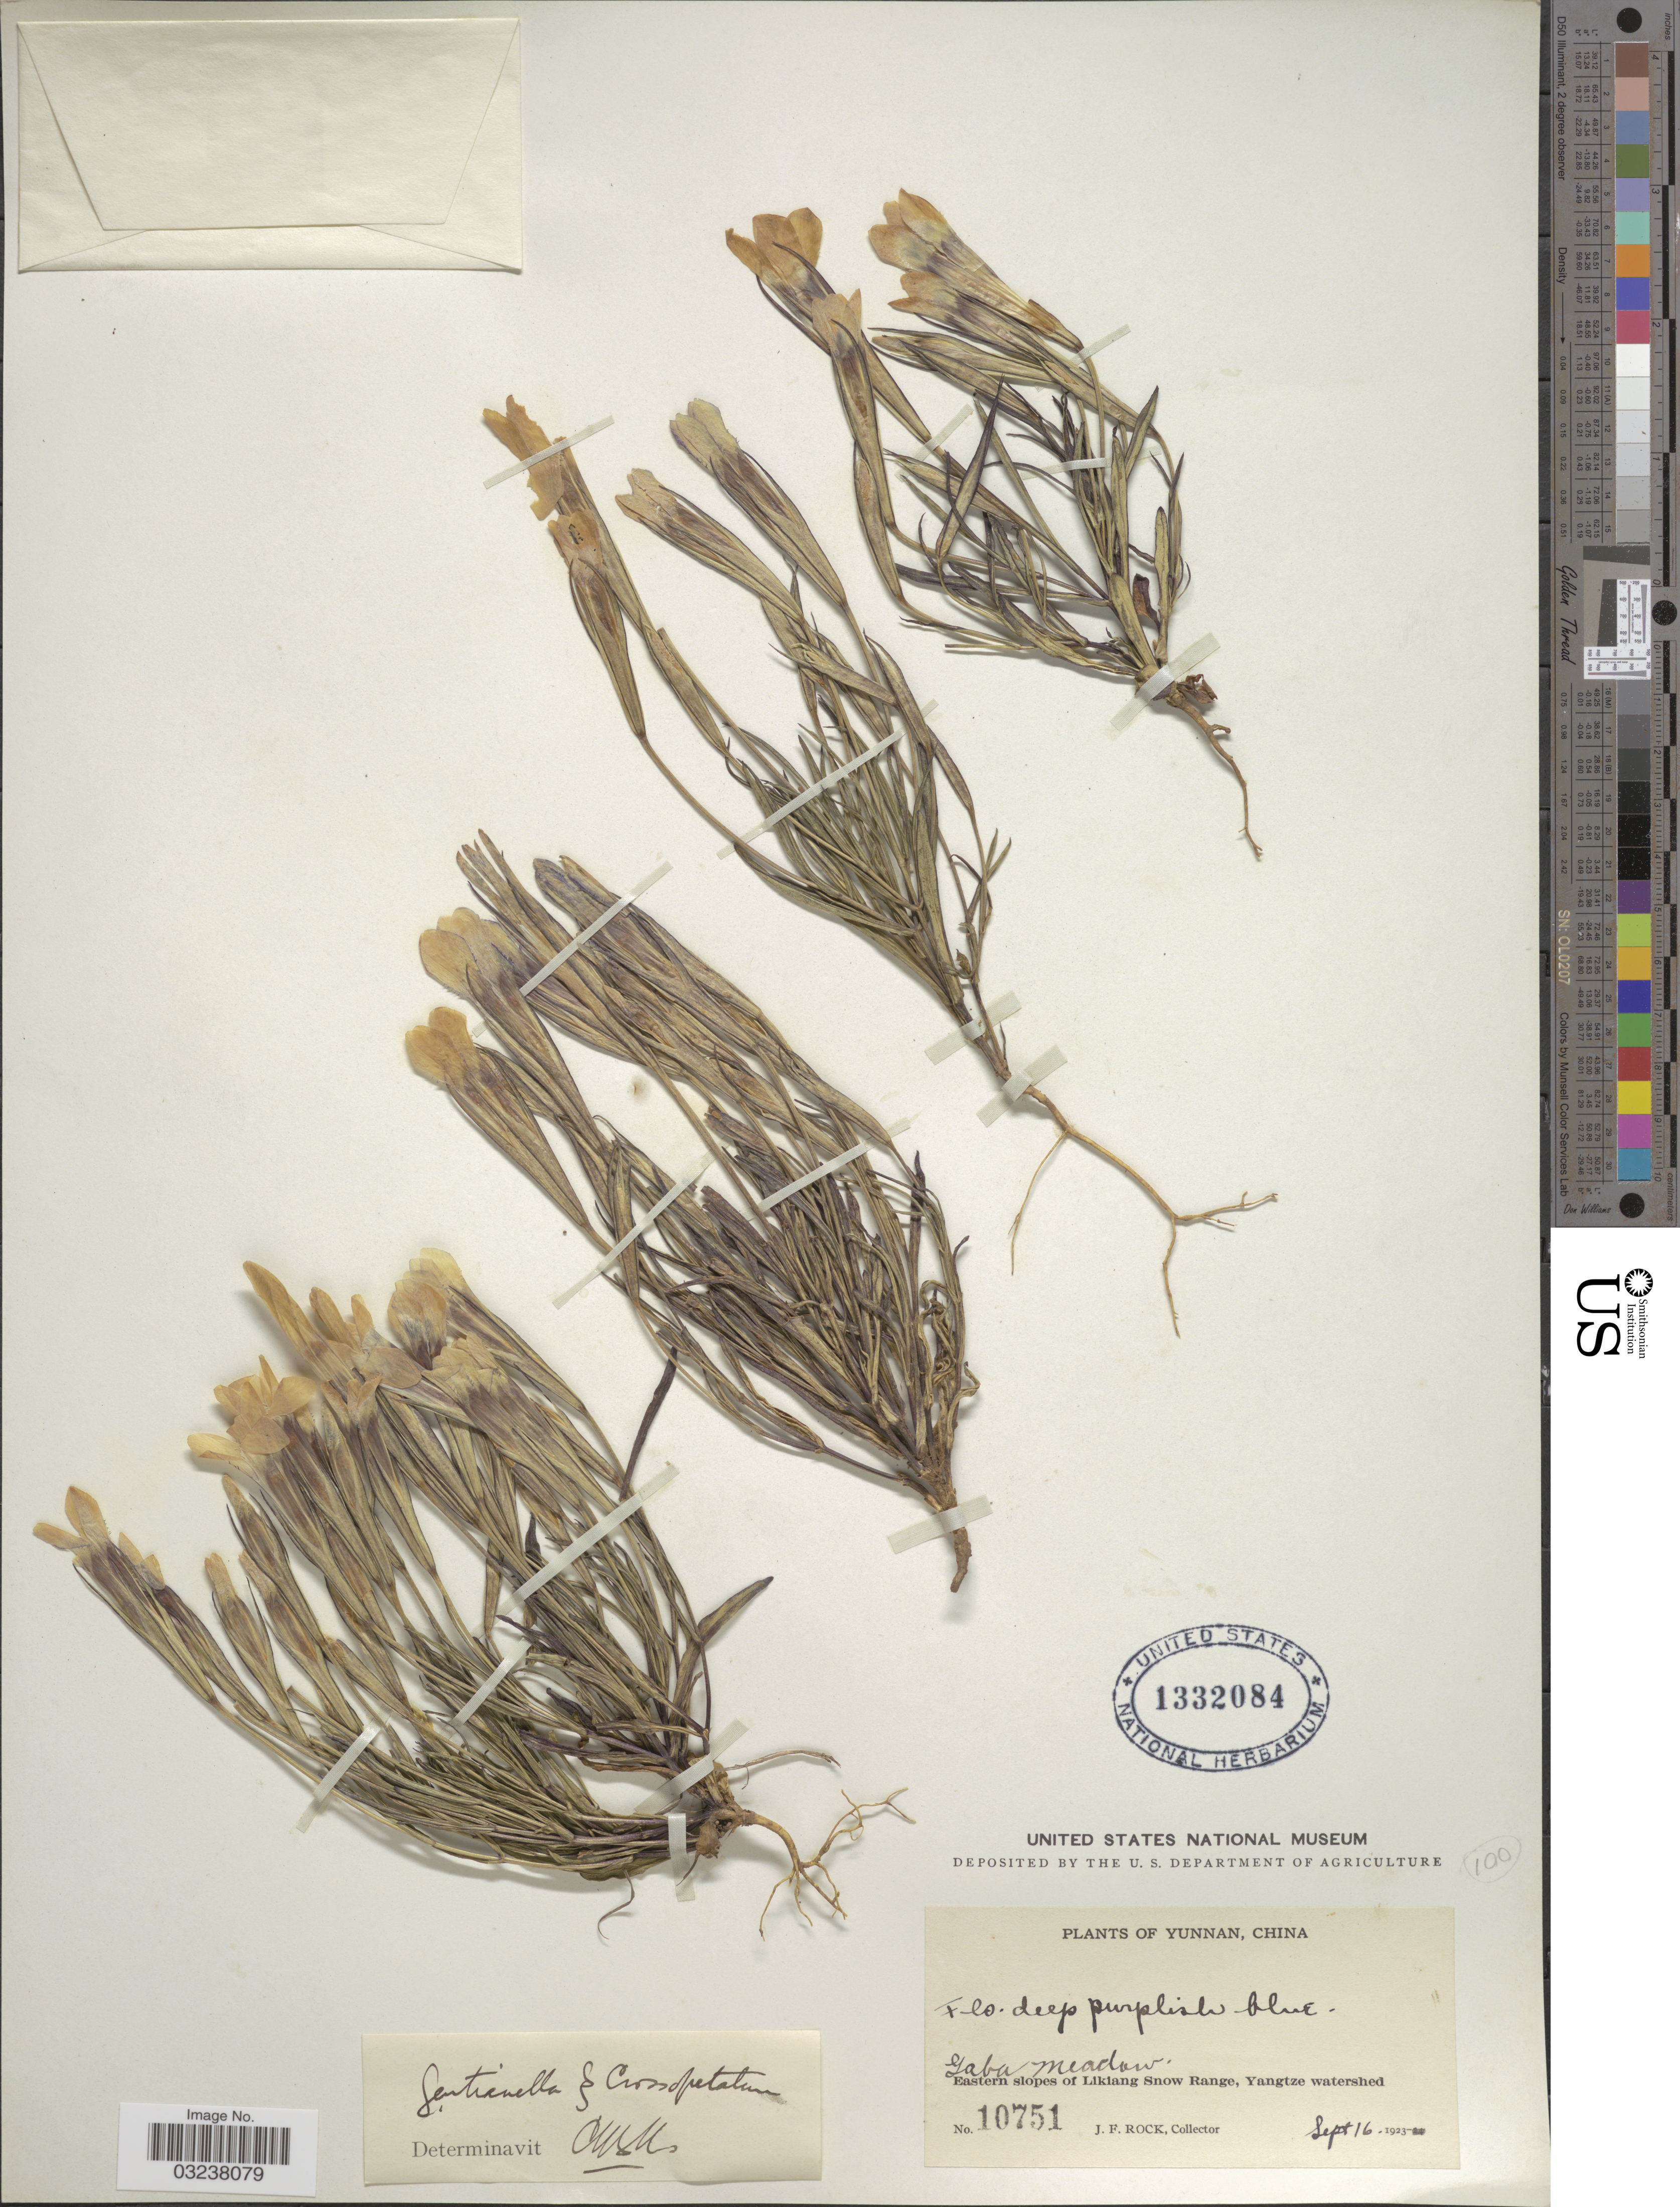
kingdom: Plantae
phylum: Tracheophyta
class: Magnoliopsida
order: Gentianales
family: Gentianaceae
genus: Gentianella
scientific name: Gentianella sp.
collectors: J. Rock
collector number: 10751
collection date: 1923-09-16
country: China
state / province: Yunnan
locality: Gaba meadow. Eastern slopes of Likiang Snow Range, Yangtze watershed.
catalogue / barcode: US 1332084